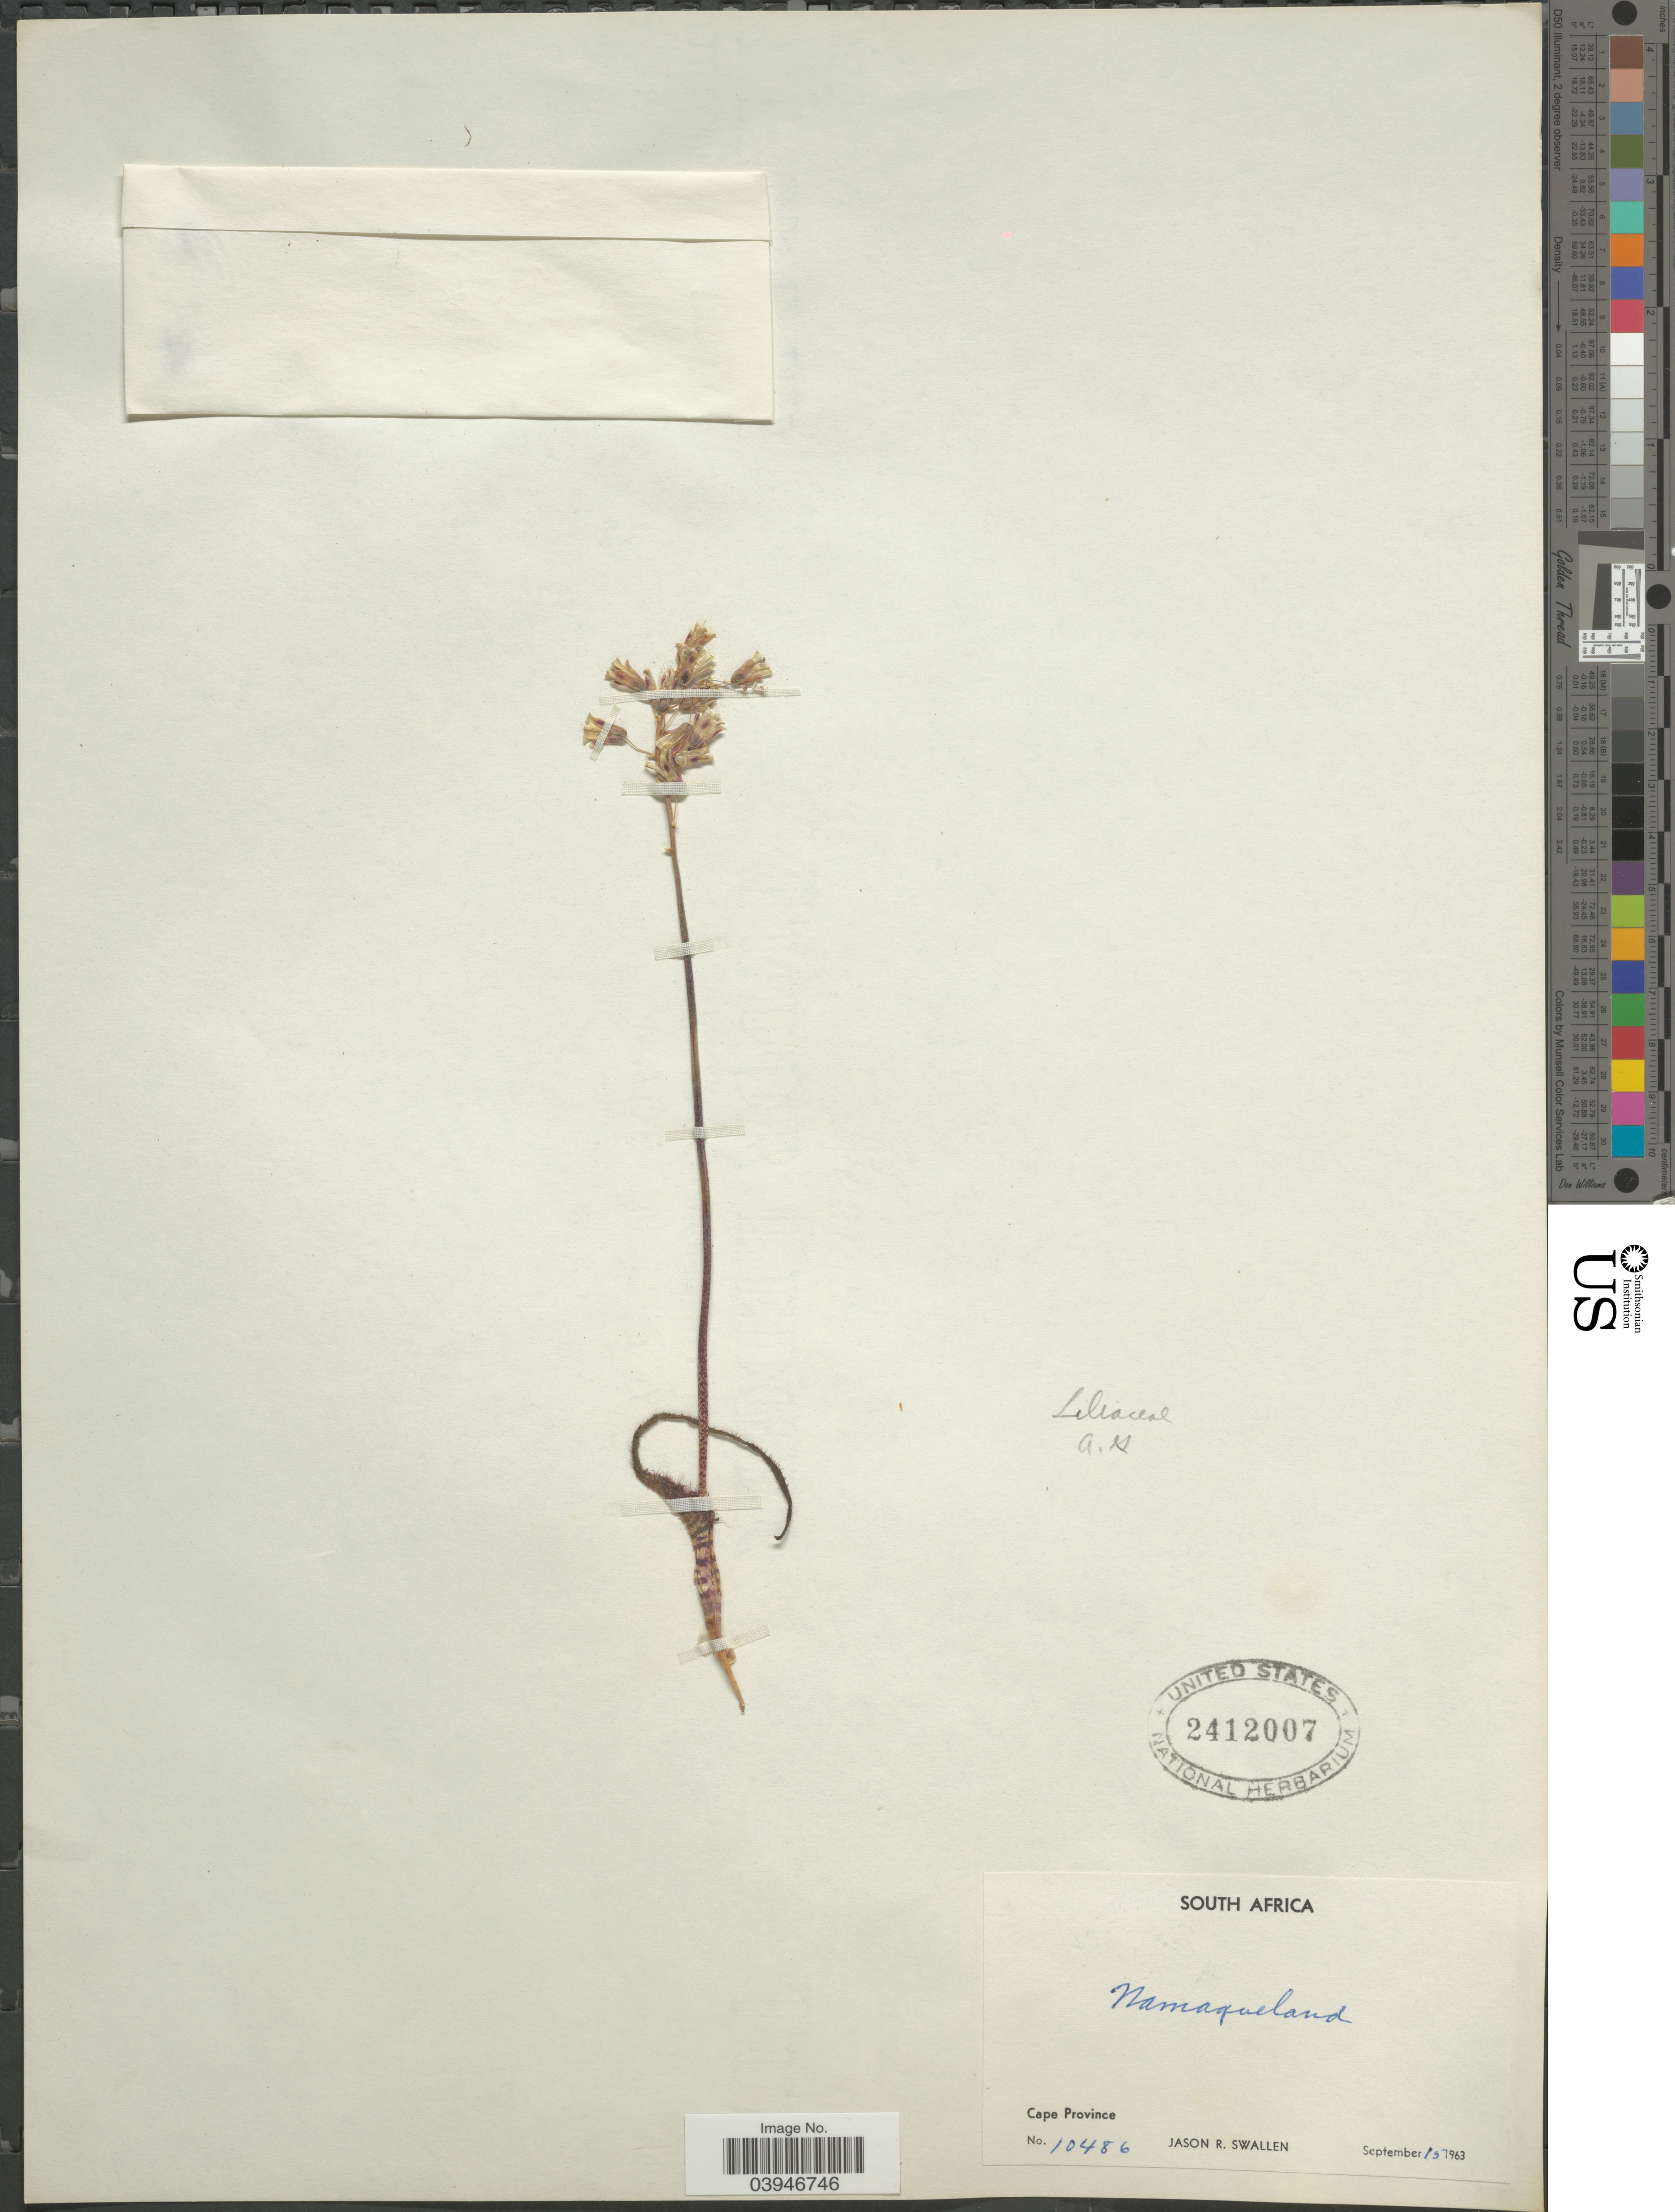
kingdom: Plantae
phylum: Tracheophyta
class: Liliopsida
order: Liliales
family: Liliaceae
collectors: J. R. Swallen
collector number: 10486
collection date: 1963-09-15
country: South Africa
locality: Namaqueland.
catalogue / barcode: US 2412007